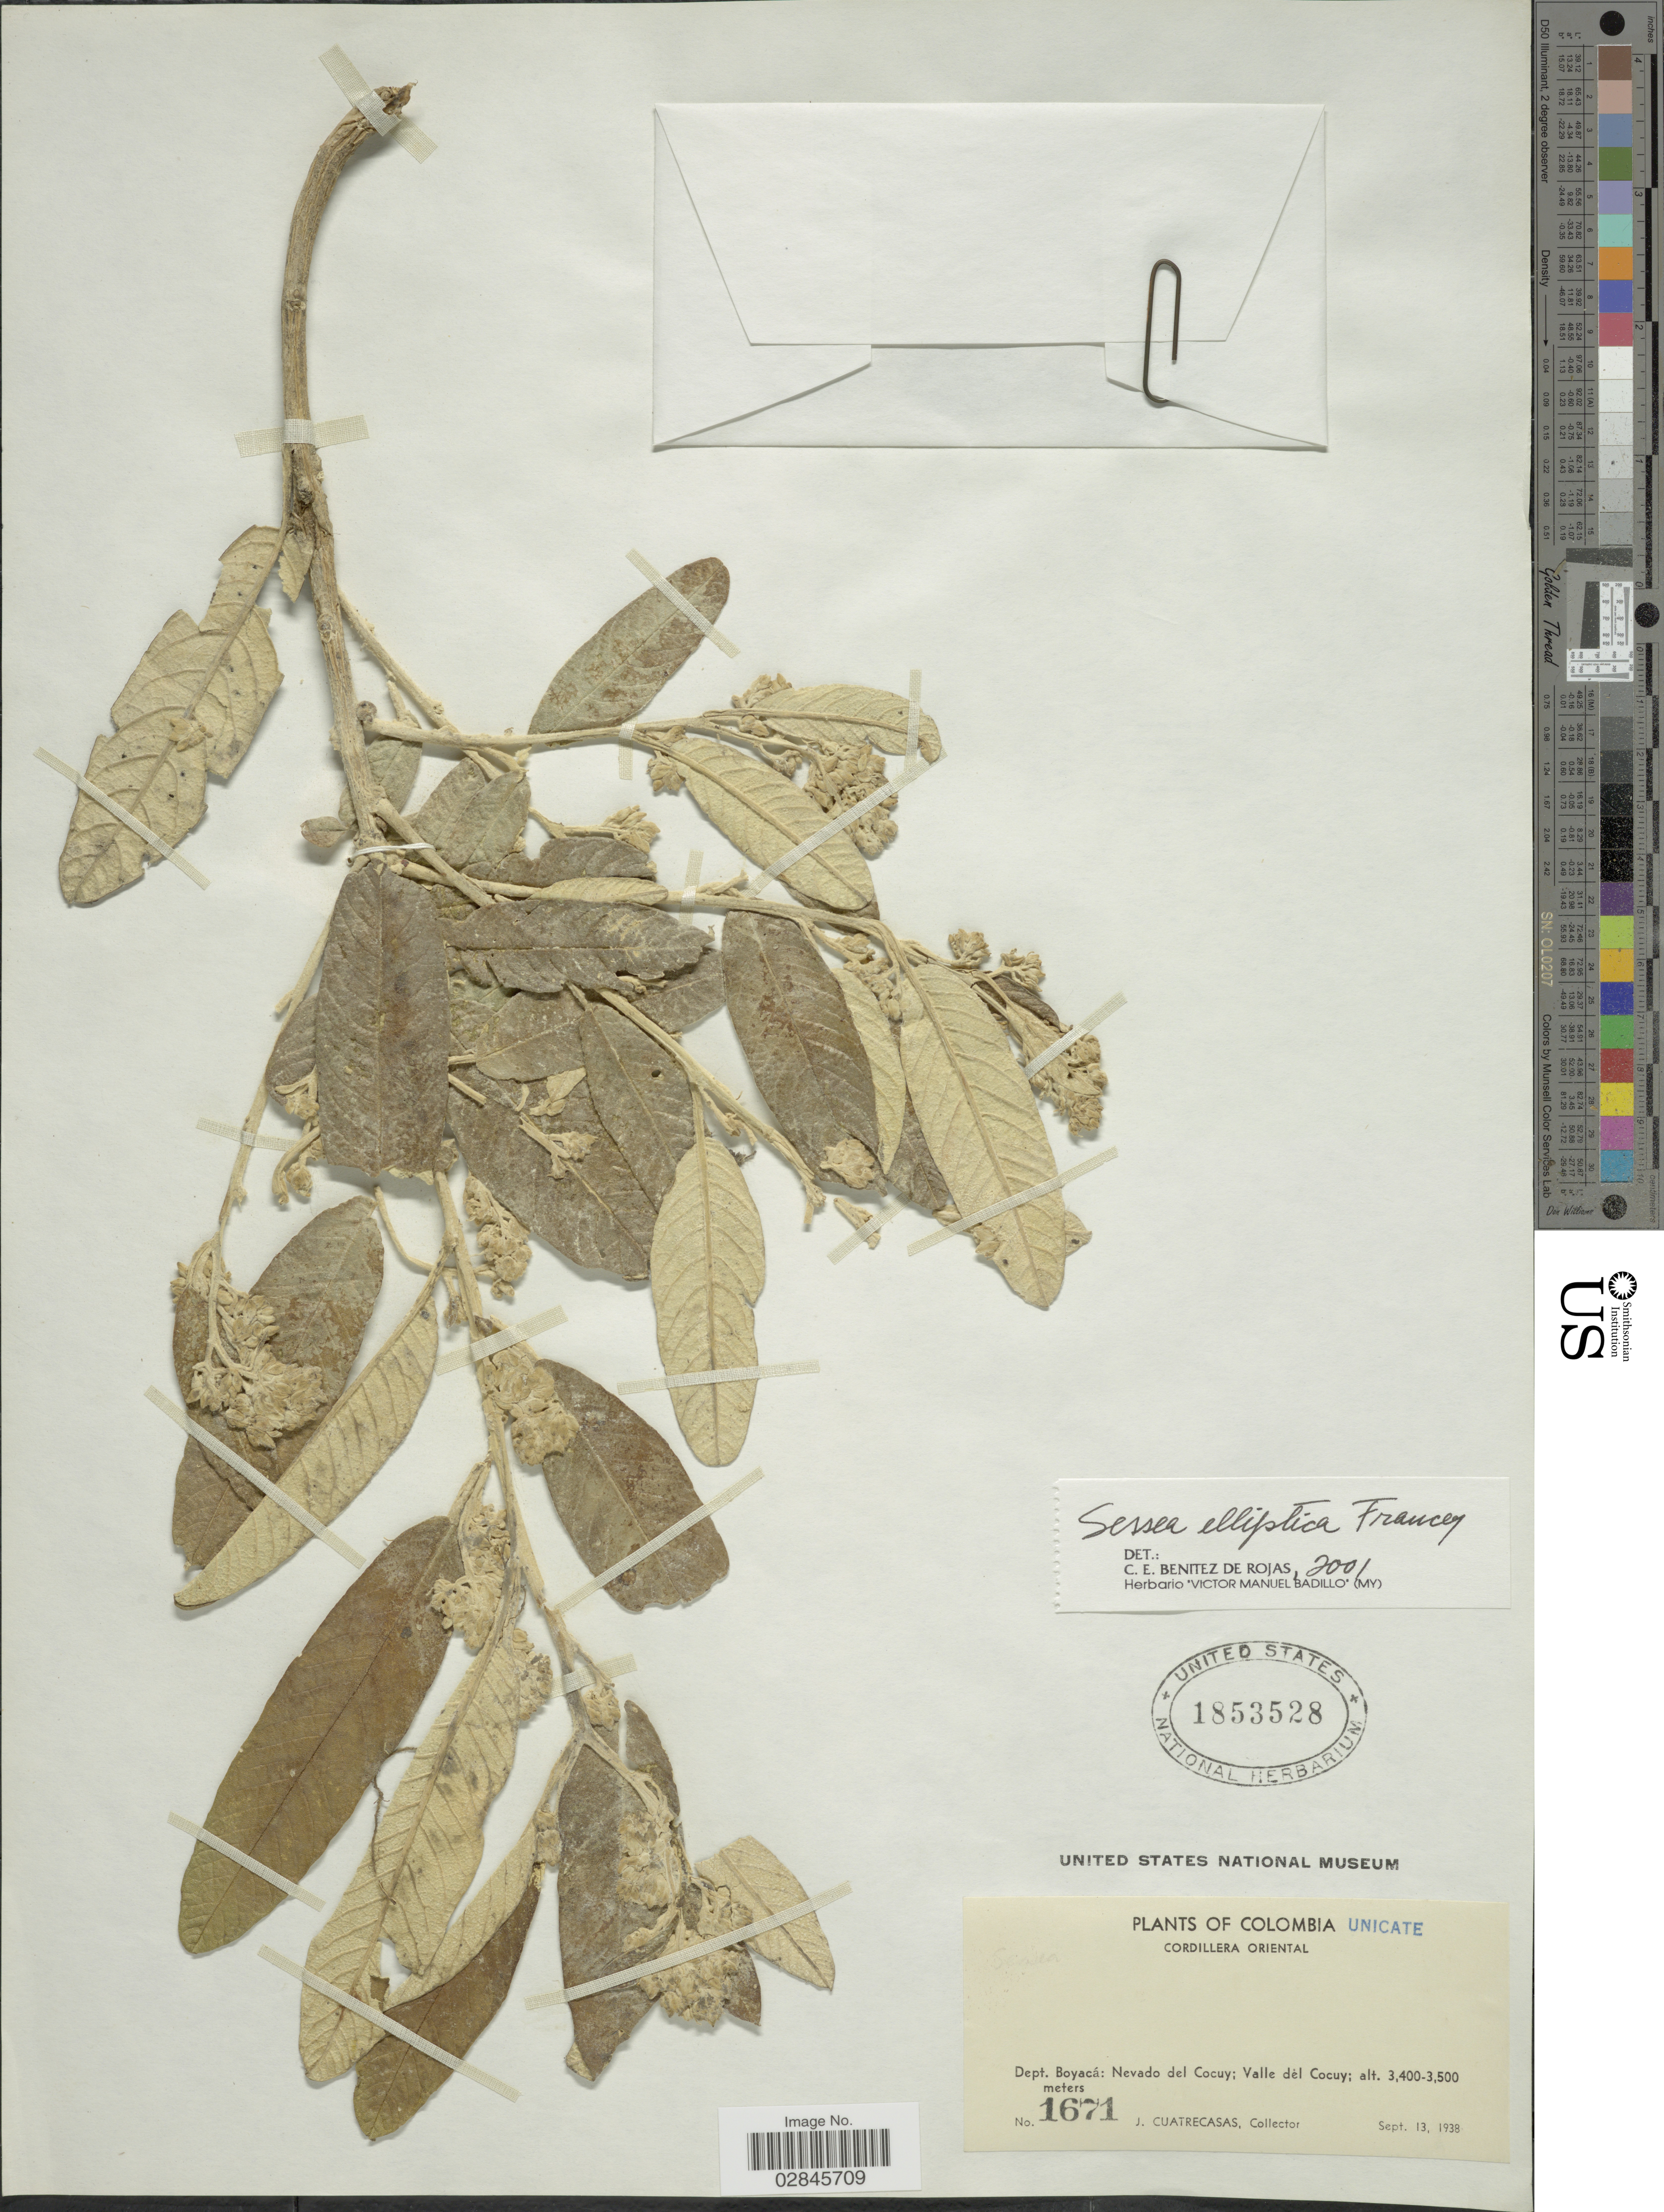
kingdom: Plantae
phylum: Tracheophyta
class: Magnoliopsida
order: Solanales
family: Solanaceae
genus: Sessea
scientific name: Sessea elliptica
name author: Francey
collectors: J. Cuatrecasas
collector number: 1671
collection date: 1938-09-13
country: Colombia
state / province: Boyacá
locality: Cordillera Oriental. Dept. Boyacá: Nevado del Cocuy; Valle dél Cocuy.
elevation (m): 3400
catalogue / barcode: US 1853528